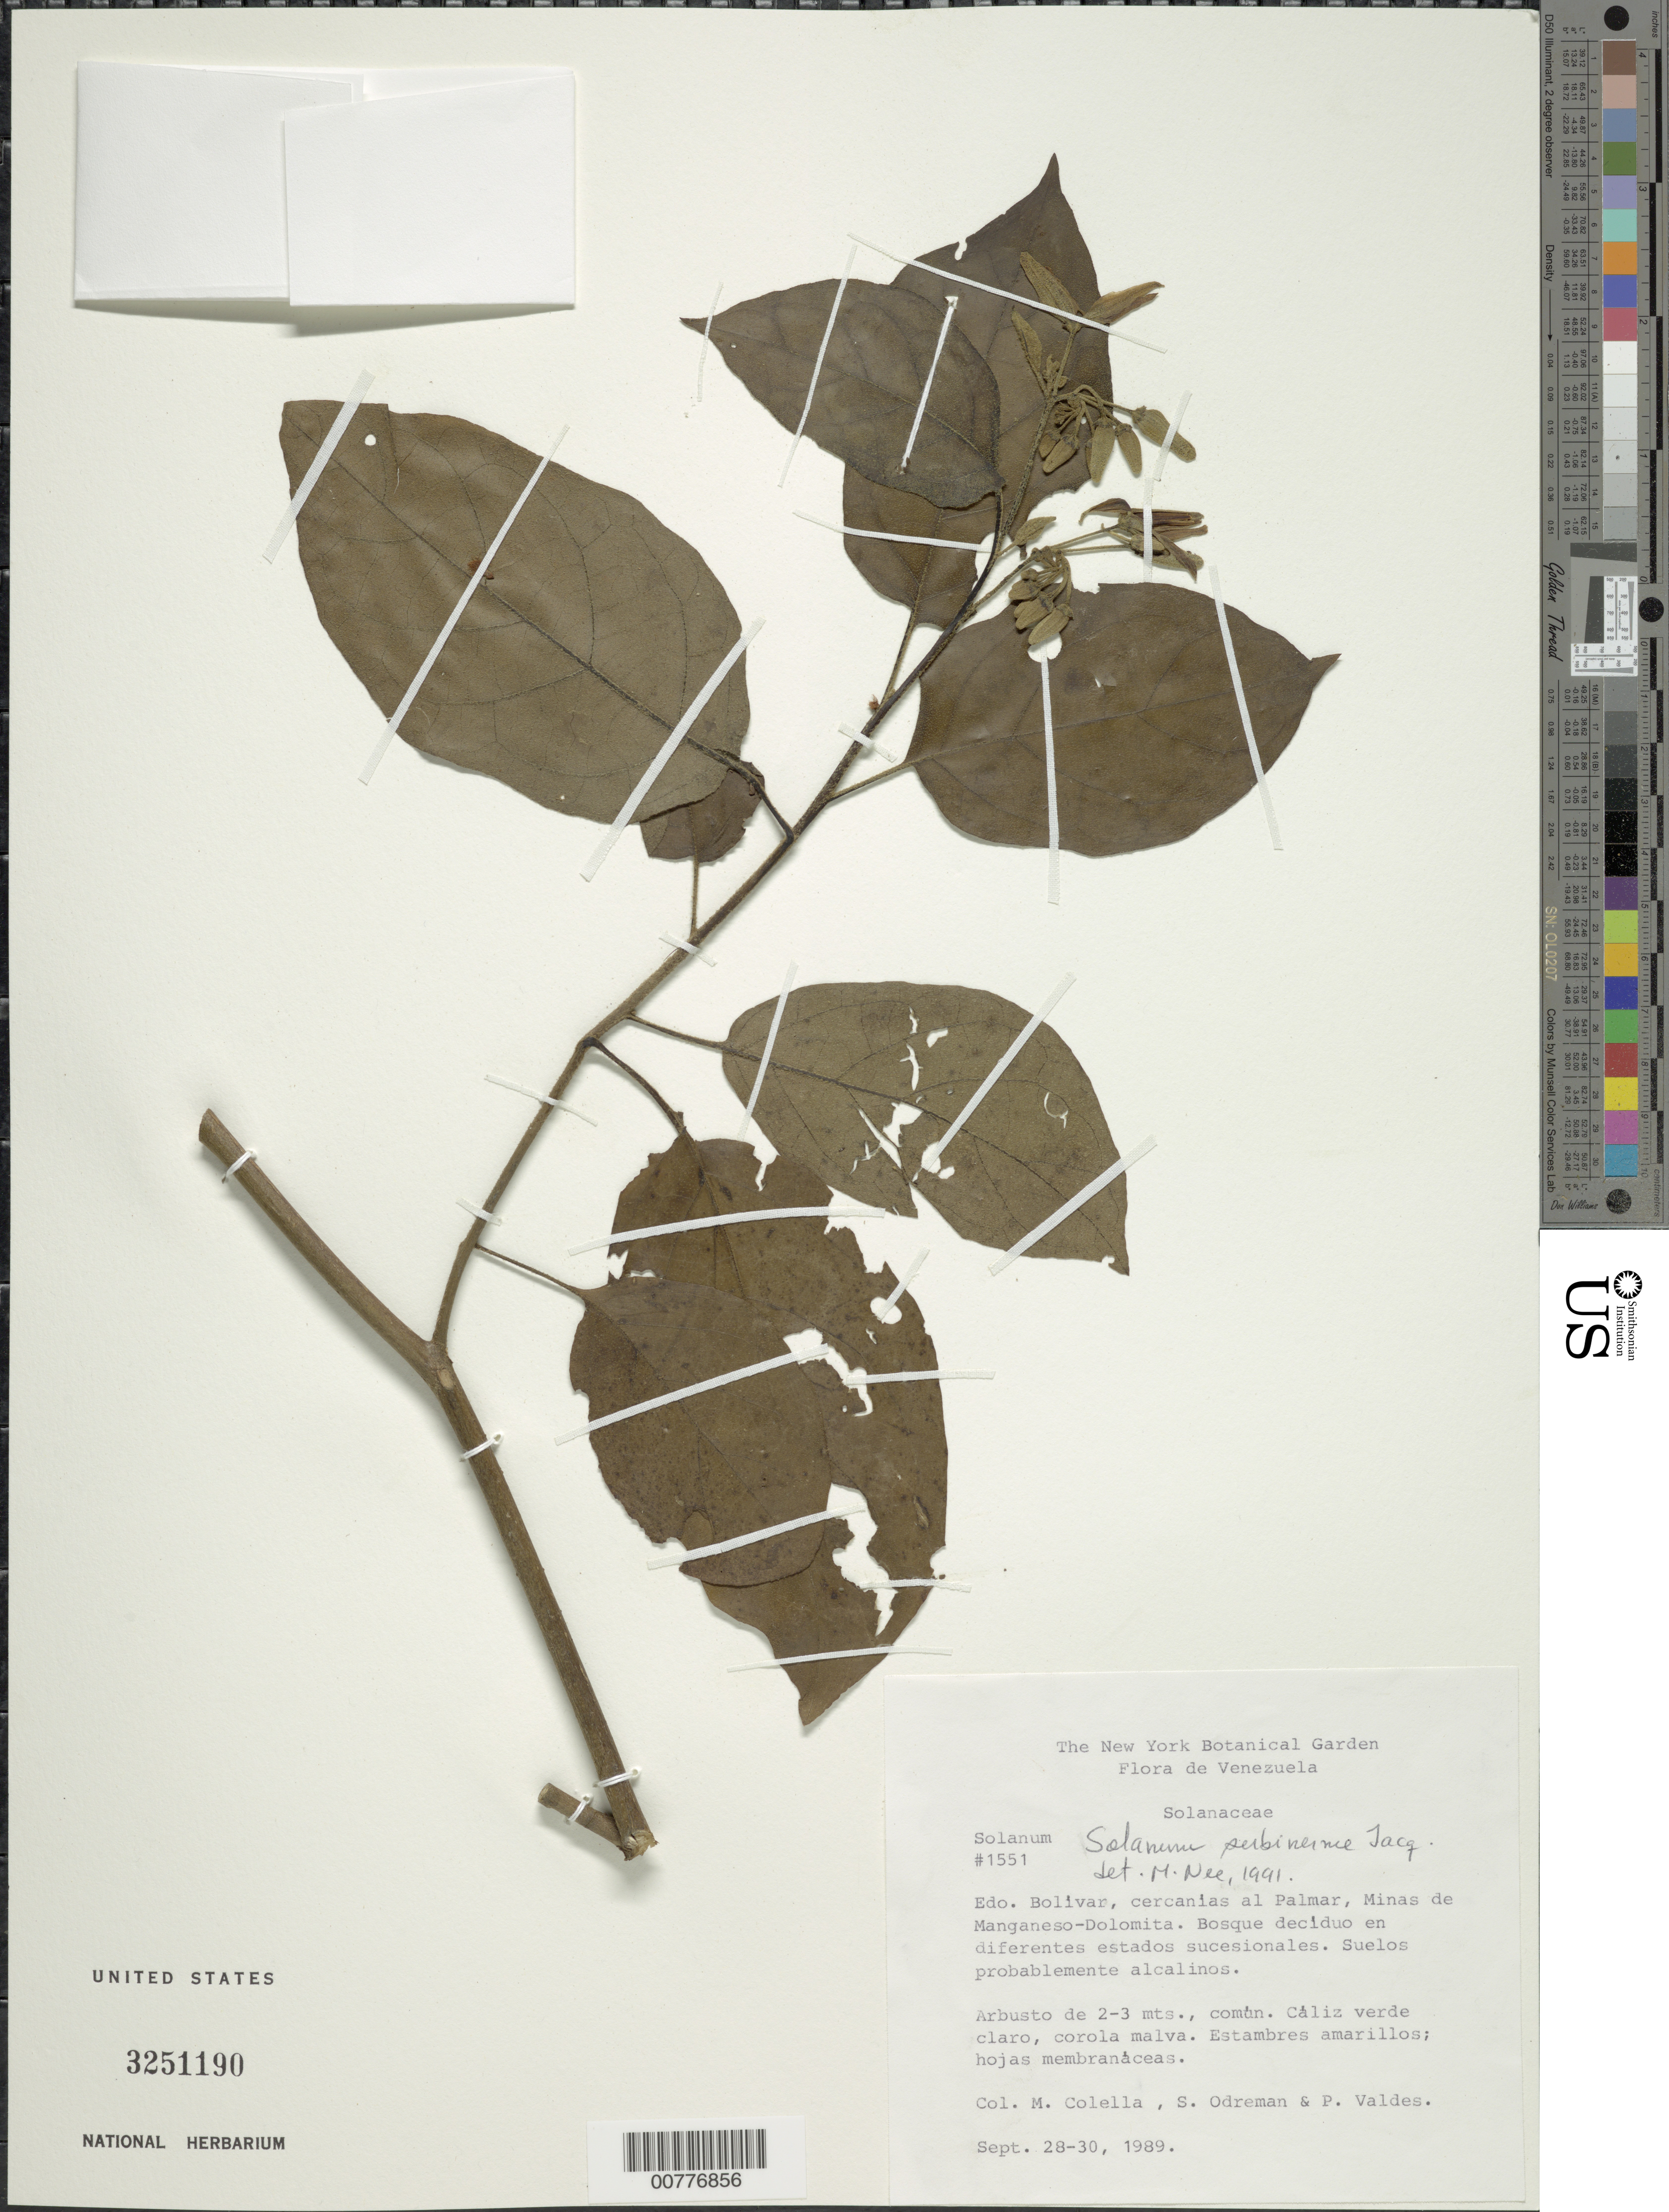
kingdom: Plantae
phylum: Tracheophyta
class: Magnoliopsida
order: Solanales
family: Solanaceae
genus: Solanum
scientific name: Solanum subinerme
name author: Jacq.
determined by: Whalen, M. D.; Nee, M. H.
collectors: M. Colella, S. Valdes & P. Odreman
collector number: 1551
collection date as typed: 9 Sep 1989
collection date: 1989-09-09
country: Venezuela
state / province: Bolívar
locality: Palmar, Minas de Manganeso-Dolomita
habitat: Bosque deciduo en diferentes estados sucesionales; suelos probablemente alcalinos.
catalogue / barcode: US 3251190